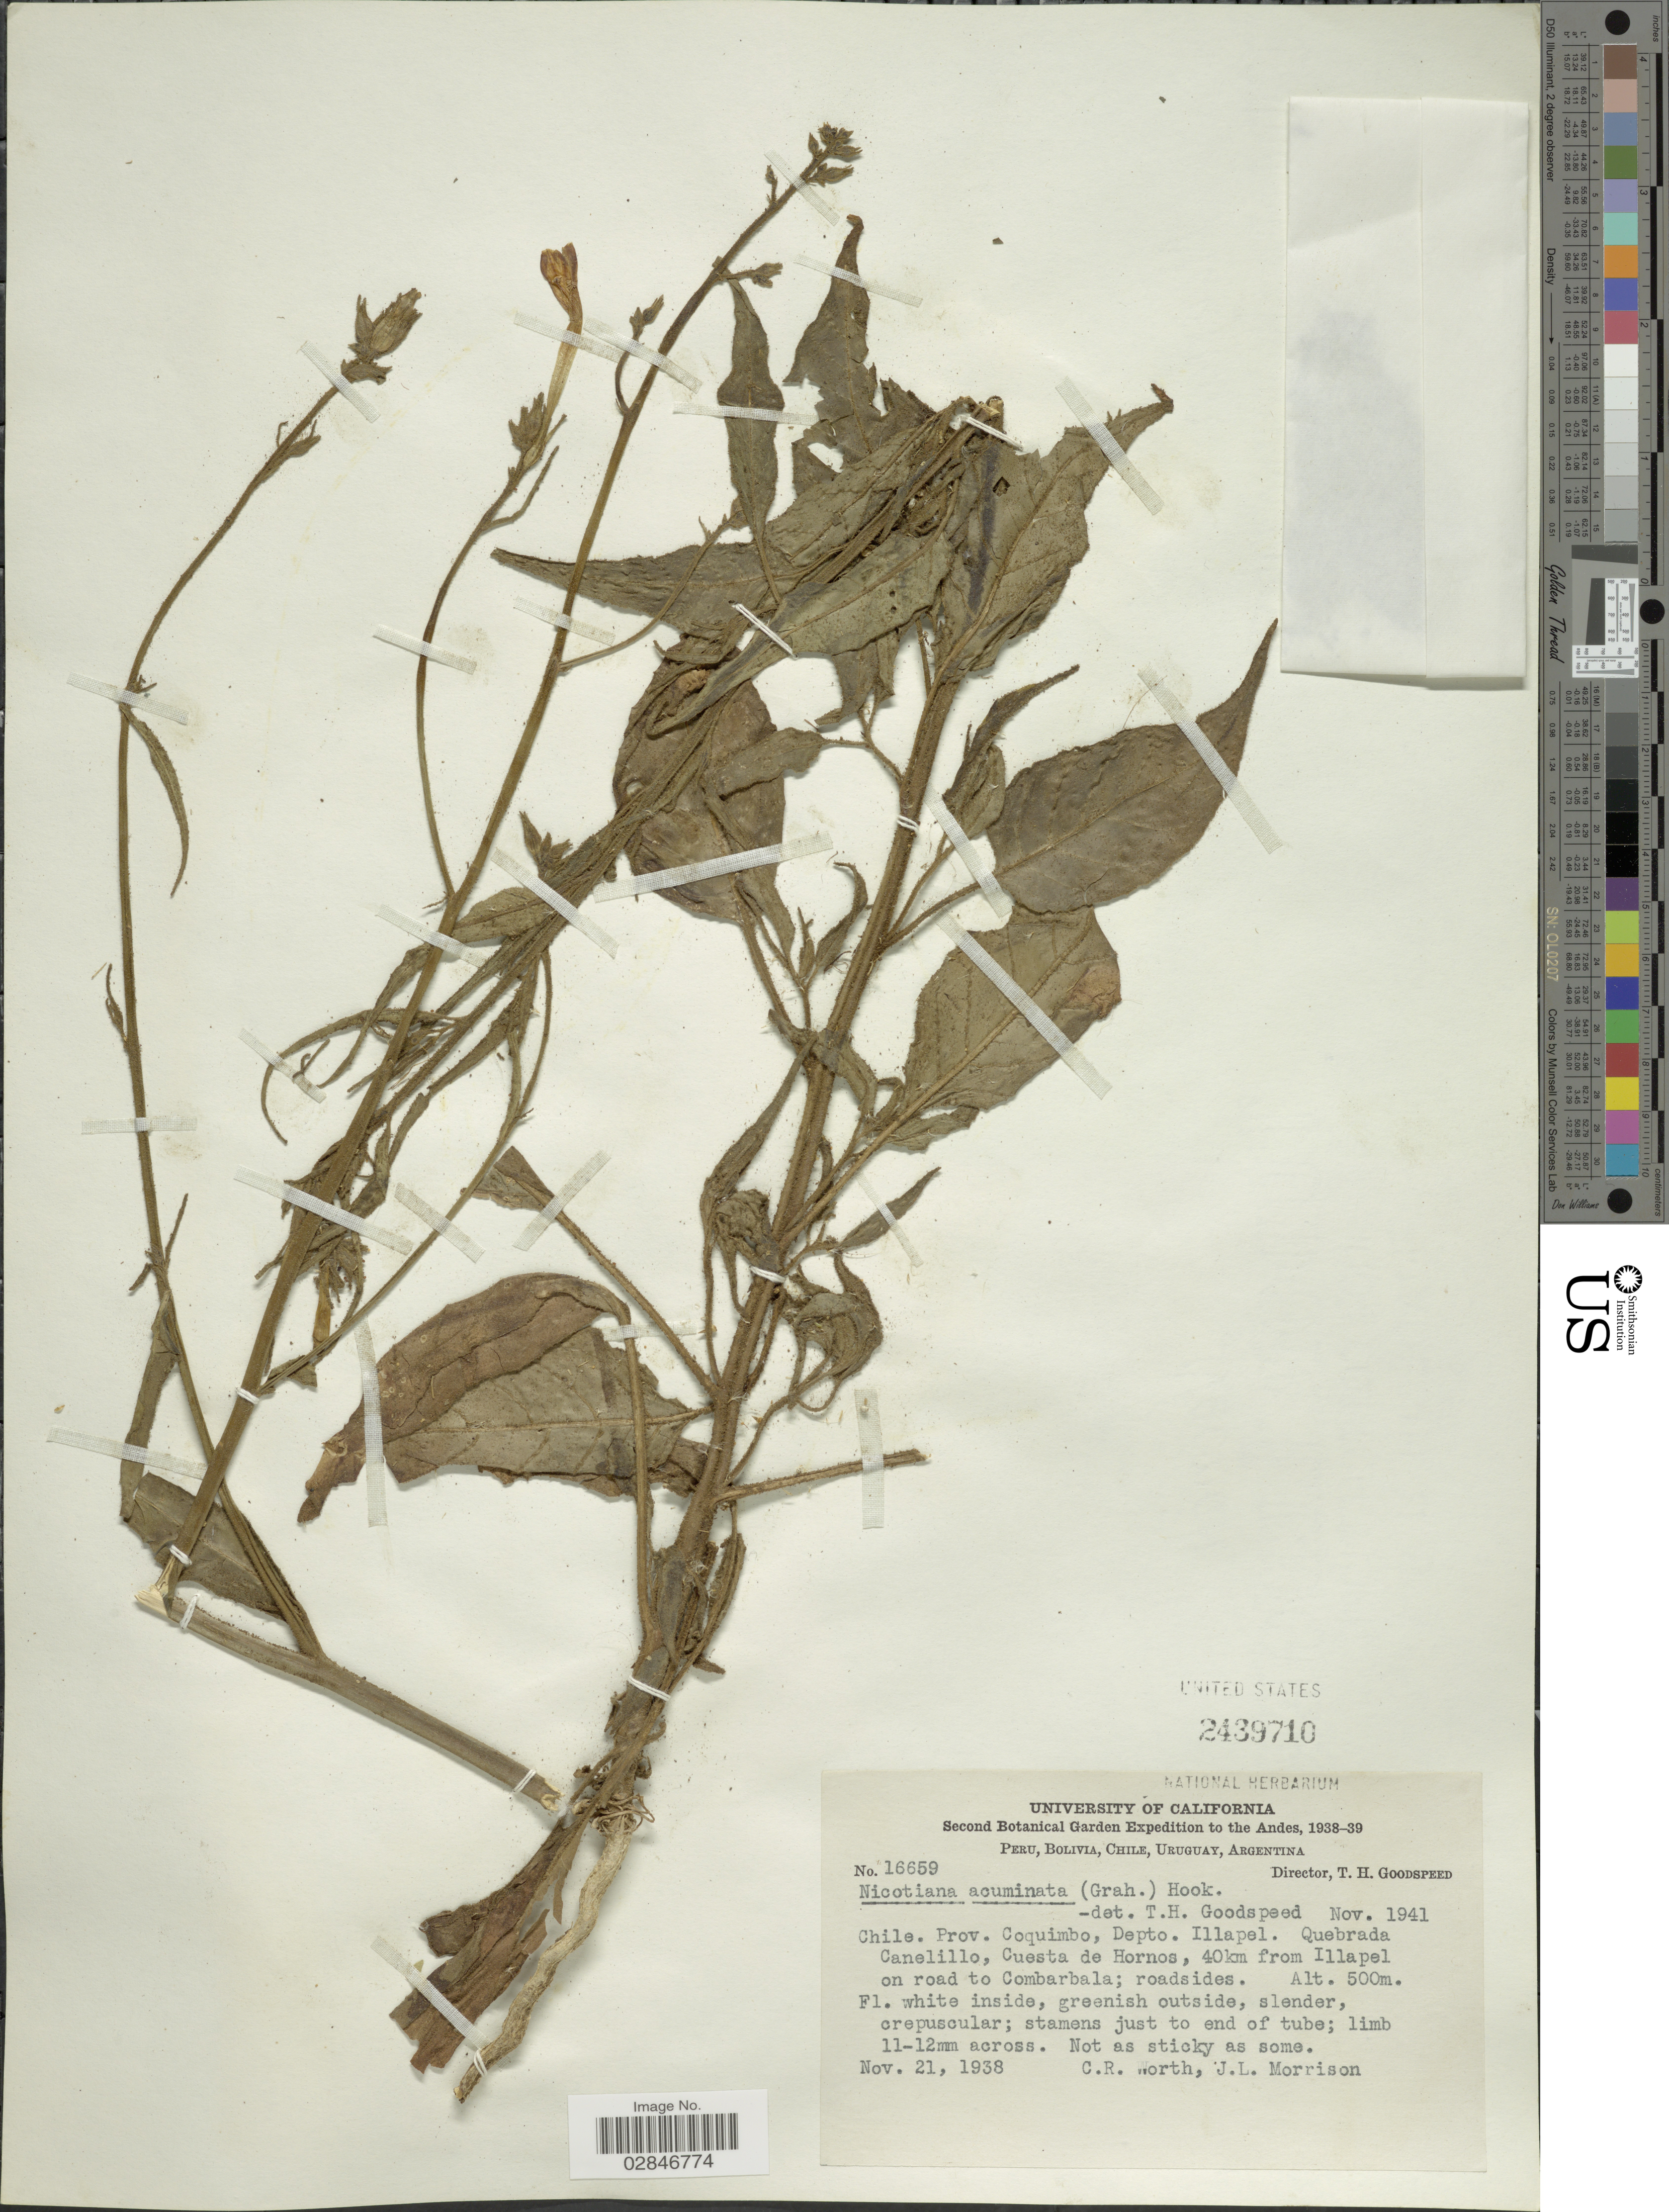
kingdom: Plantae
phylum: Tracheophyta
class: Magnoliopsida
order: Solanales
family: Solanaceae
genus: Nicotiana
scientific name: Nicotiana acuminata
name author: (Graham) Hook.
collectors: C. R. Worth & J. Morrison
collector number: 16659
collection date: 1938-11-21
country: Chile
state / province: Coquimbo (IV)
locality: The Andes, Prov. Coquimbo, Depto. Illapel. Quebrada Canelillo, Cuesta de Hornos, 40km from Illapel on road to Combarbala.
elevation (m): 500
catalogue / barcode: US 2439710